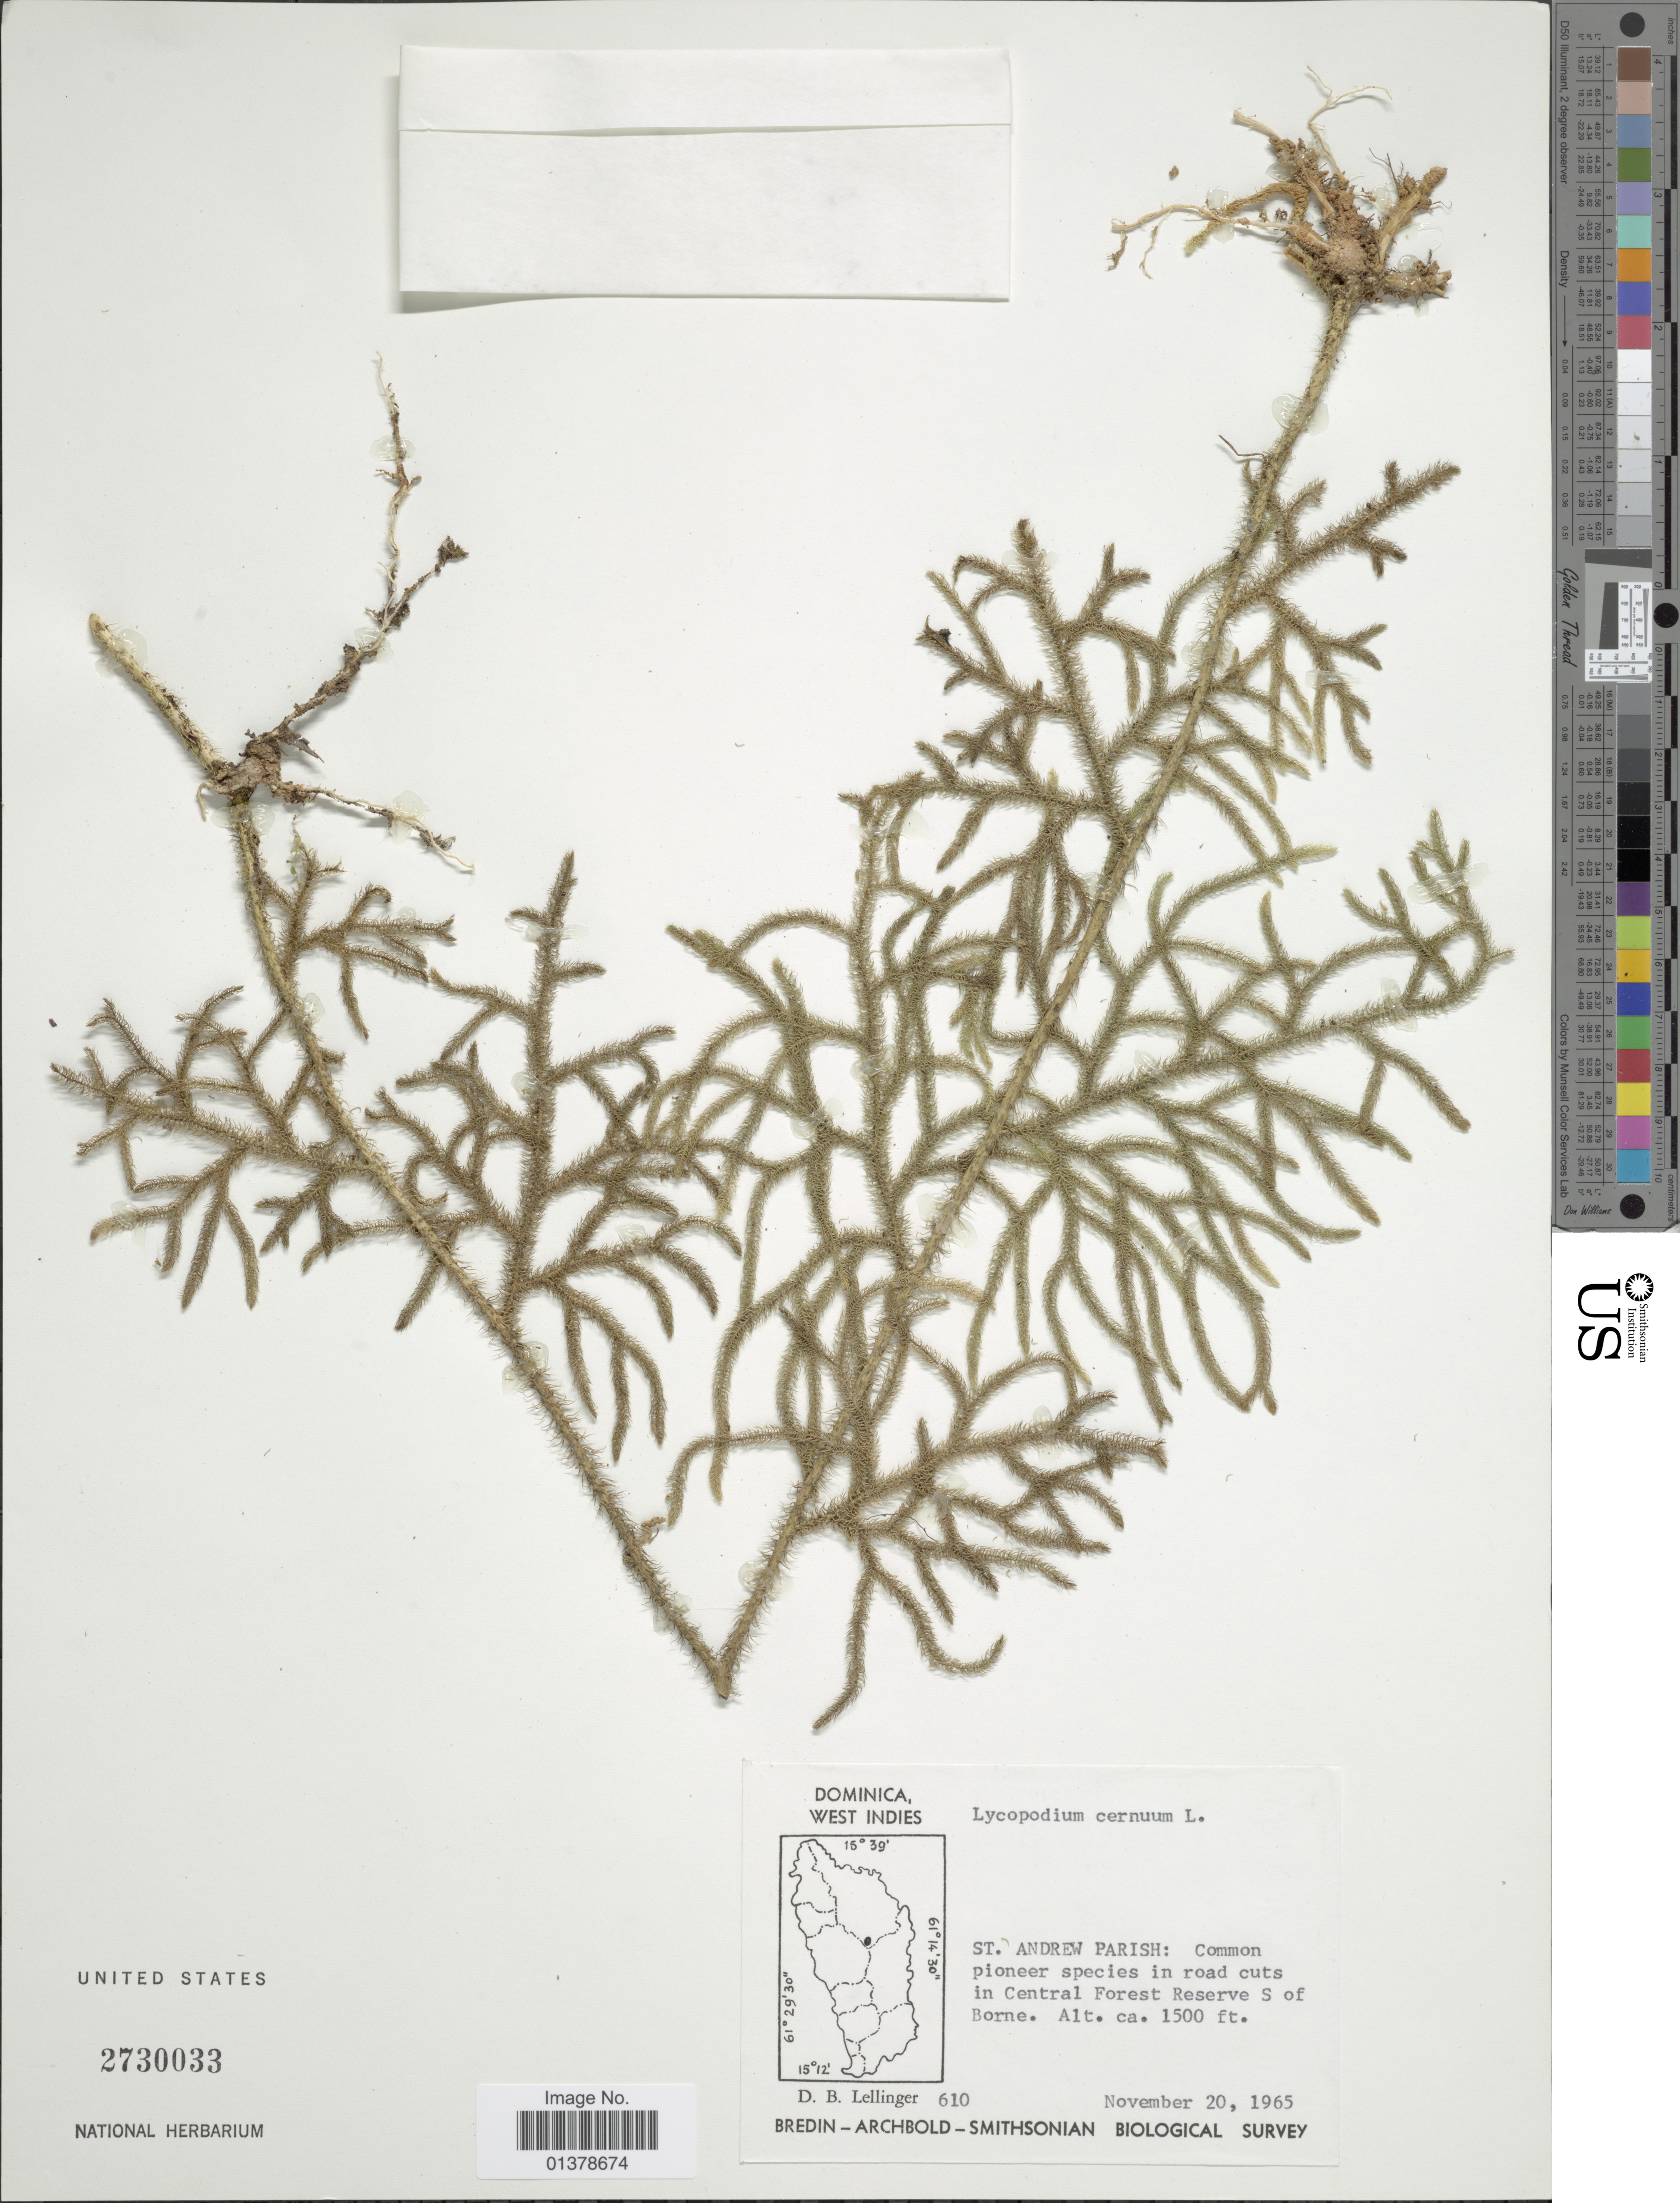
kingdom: Plantae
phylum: Tracheophyta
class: Lycopodiopsida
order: Lycopodiales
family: Lycopodiaceae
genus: Palhinhaea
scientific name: Palhinhaea cernua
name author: (L.) Vasc. & Franco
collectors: D. B. Lellinger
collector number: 610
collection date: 1965-11-20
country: Dominica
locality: St. Andrew Parish: common pioneer species in road cuts in Central Forest Reserve S of Borne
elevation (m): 457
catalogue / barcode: US 2730033